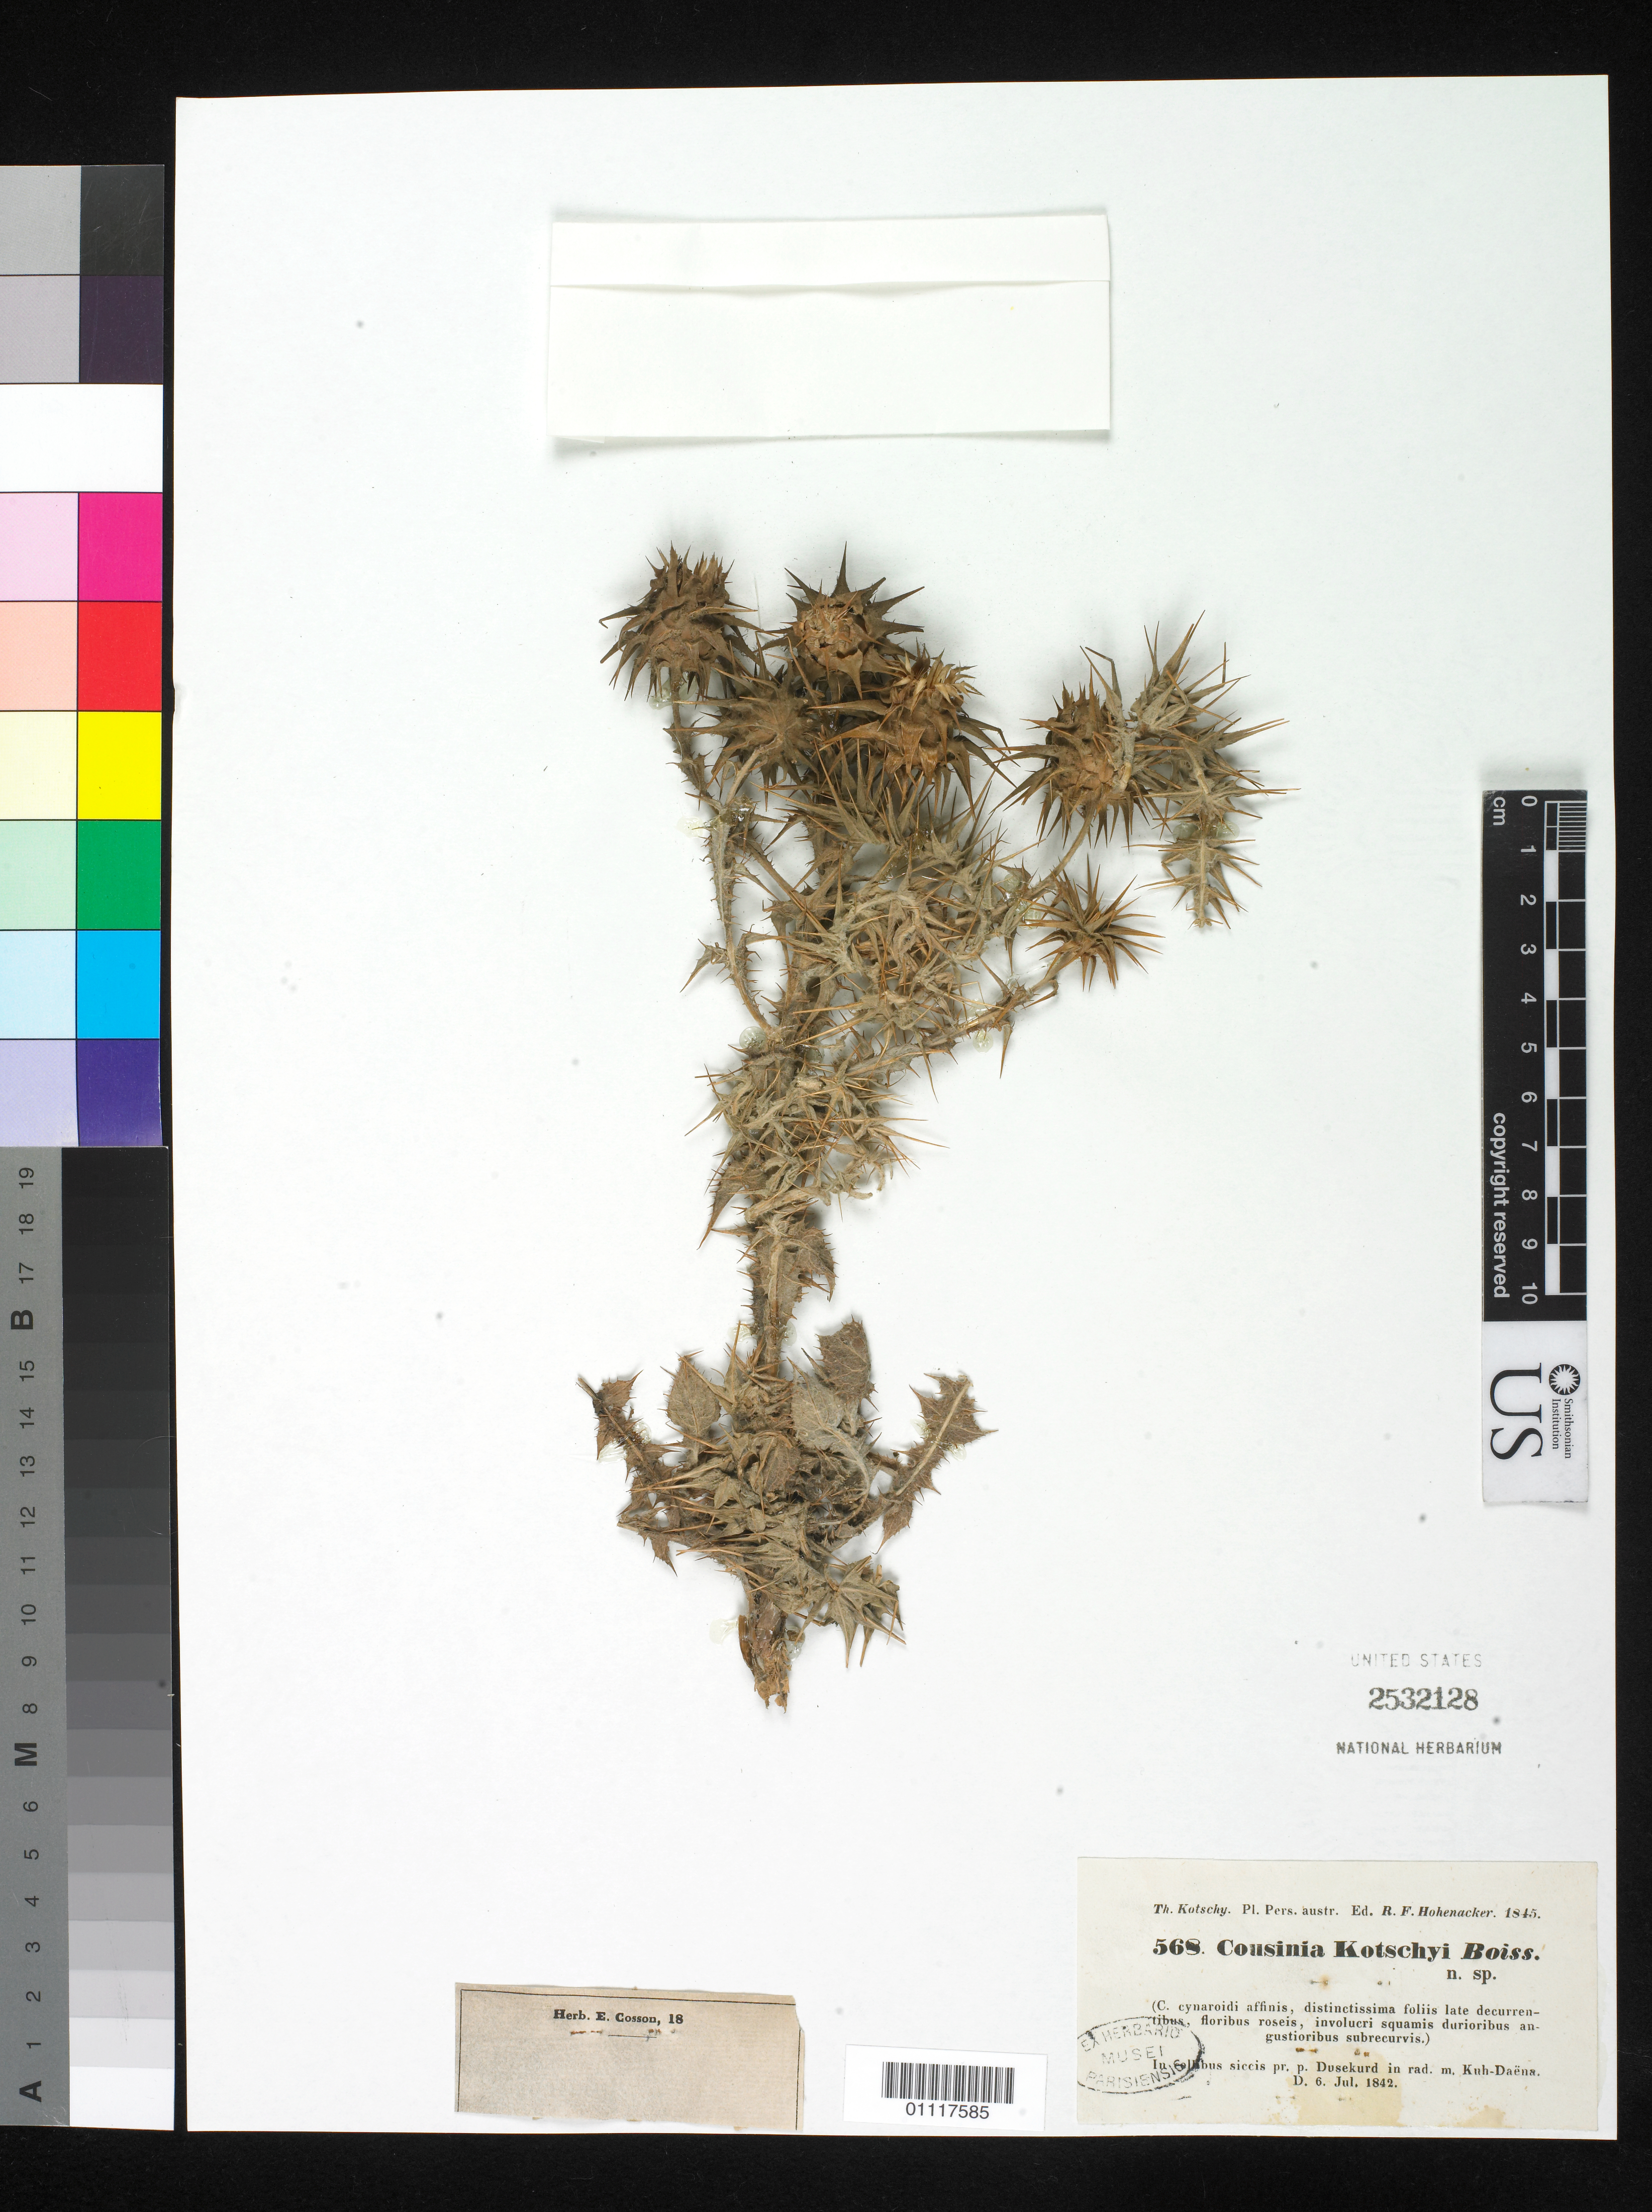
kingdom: Plantae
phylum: Tracheophyta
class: Magnoliopsida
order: Asterales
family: Asteraceae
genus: Cousinia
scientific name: Cousinia kotschyi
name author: Boiss.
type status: Type Collection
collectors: K. G. Kotschy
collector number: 568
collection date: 1842-07-06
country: Iran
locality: pr. p. Dusekurd in rad. m. Kuh-Daena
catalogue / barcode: US 2532128